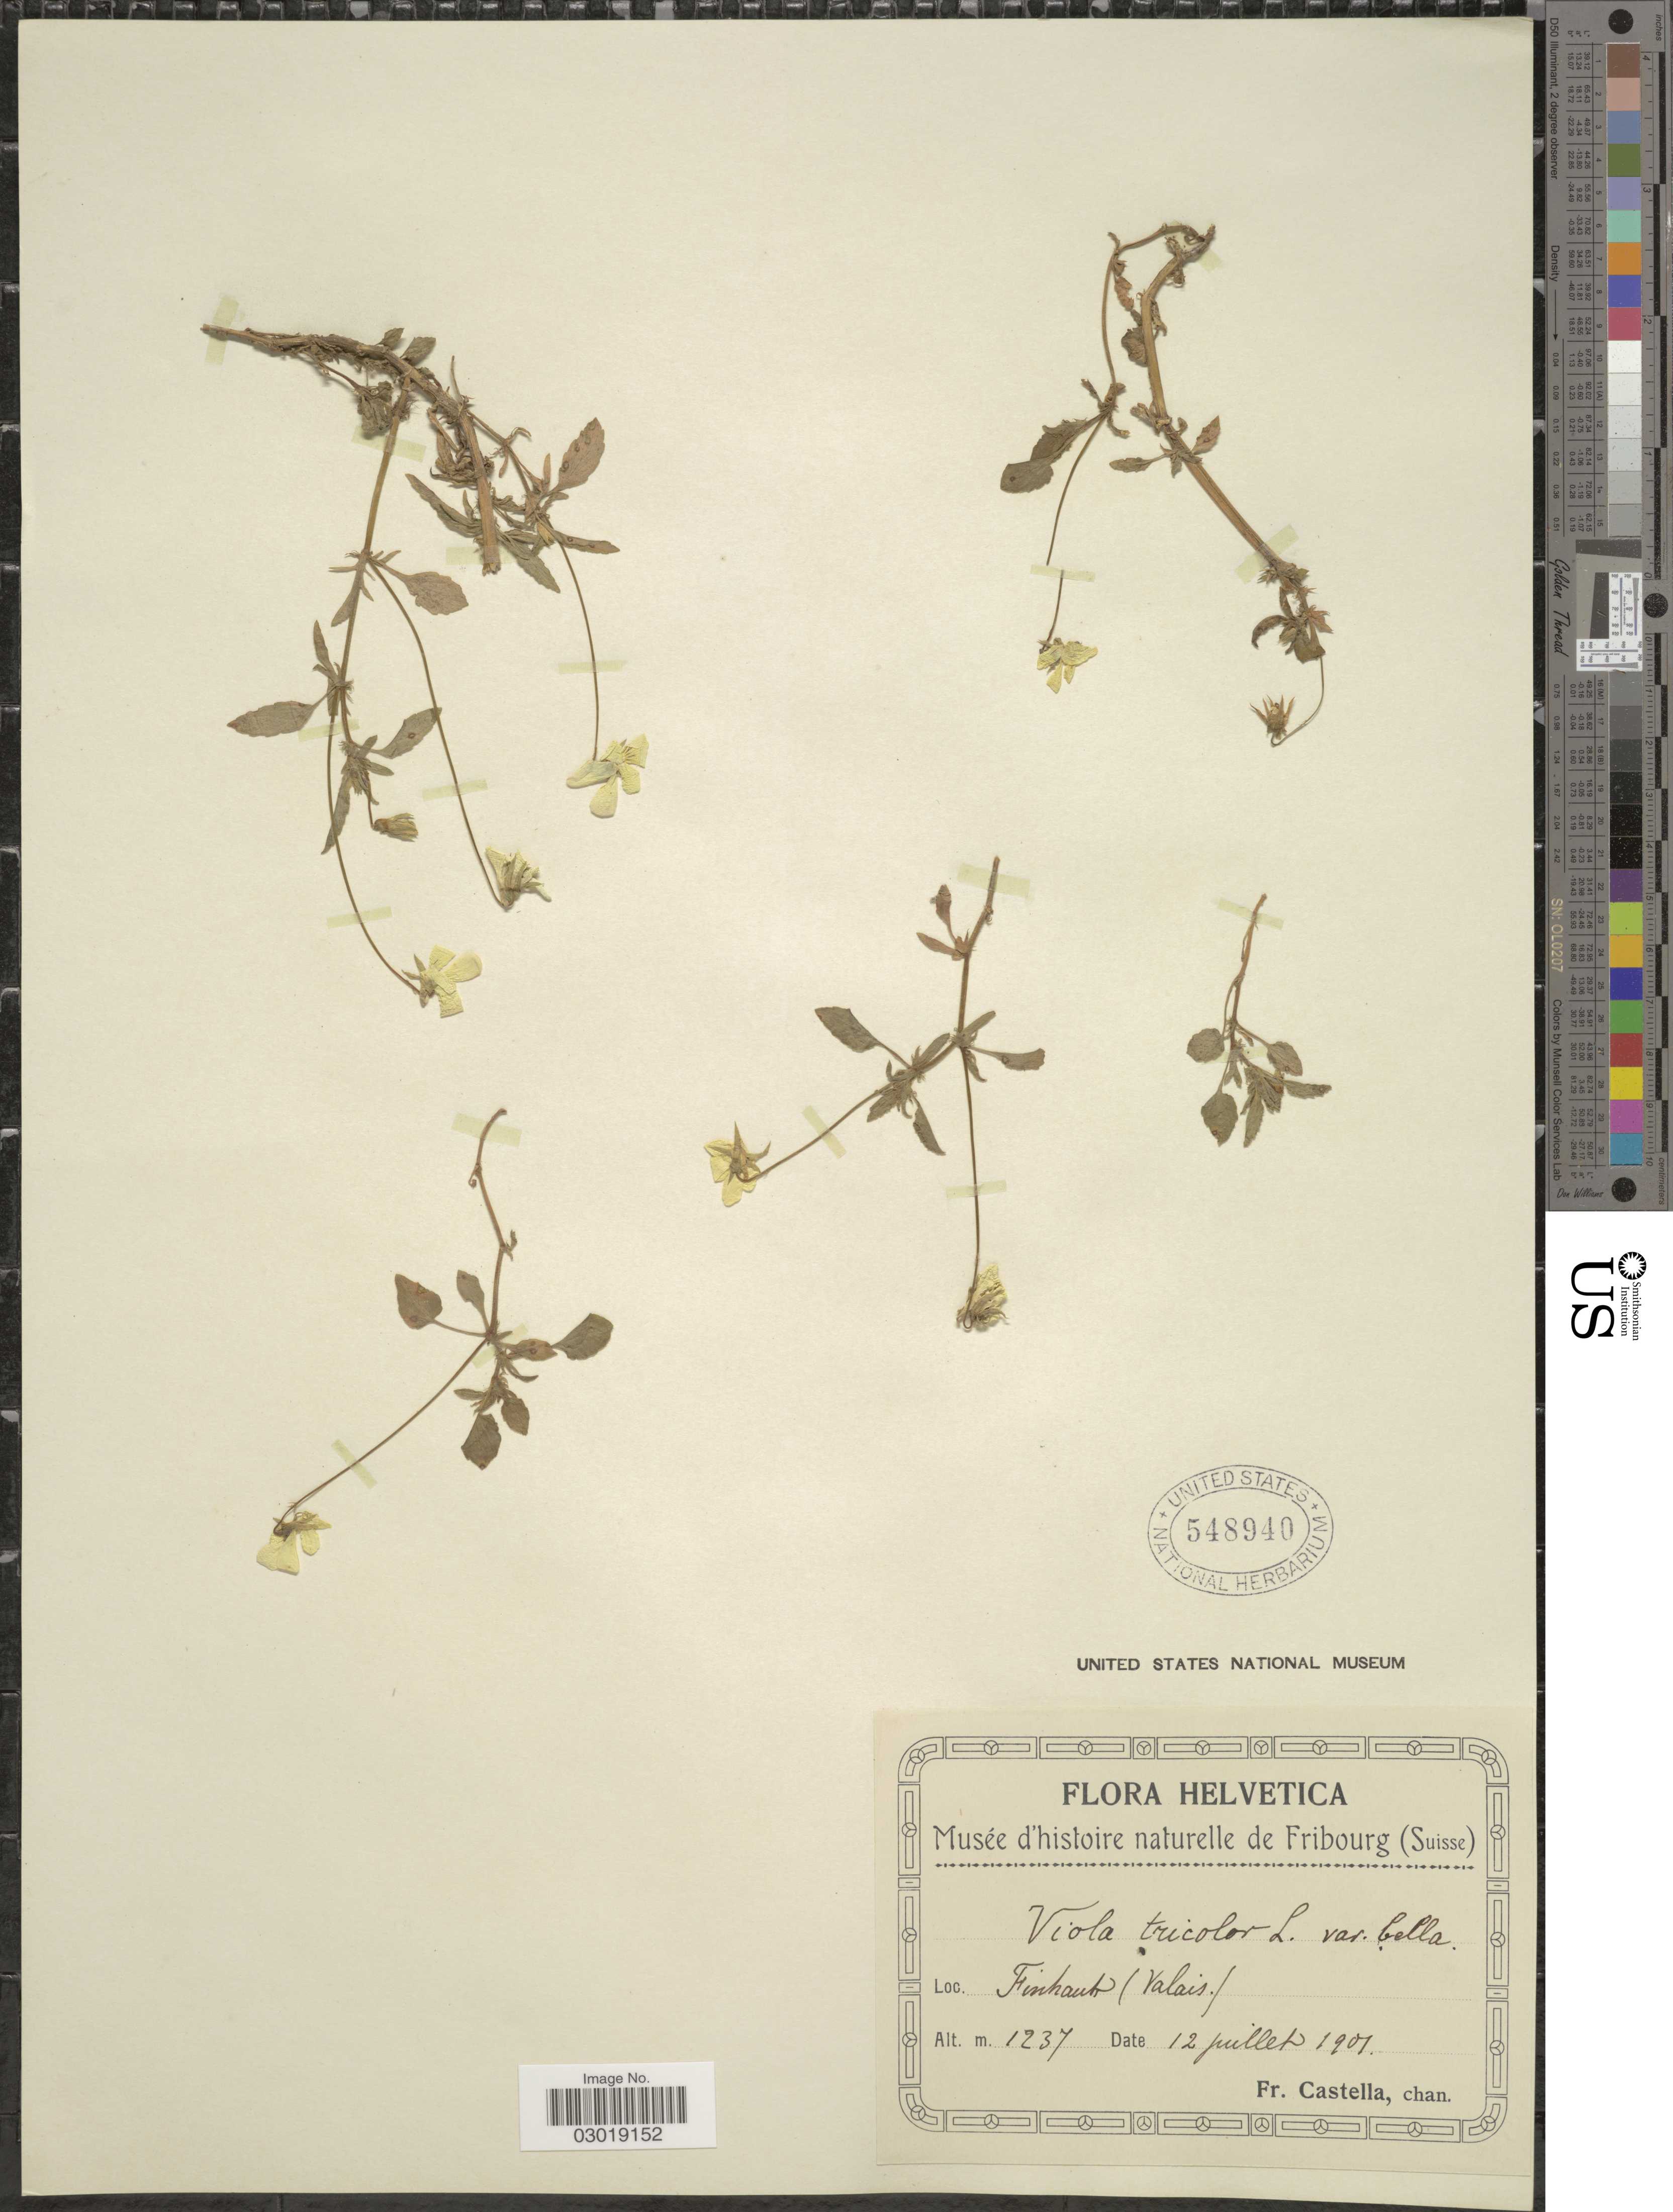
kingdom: Plantae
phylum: Tracheophyta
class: Magnoliopsida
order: Malpighiales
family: Violaceae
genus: Viola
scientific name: Viola tricolor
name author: L.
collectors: Fr. Castella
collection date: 1901-07-12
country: Switzerland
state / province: Valais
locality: Helvetica, Finhaut (Valais).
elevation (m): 1237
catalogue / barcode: US 548940